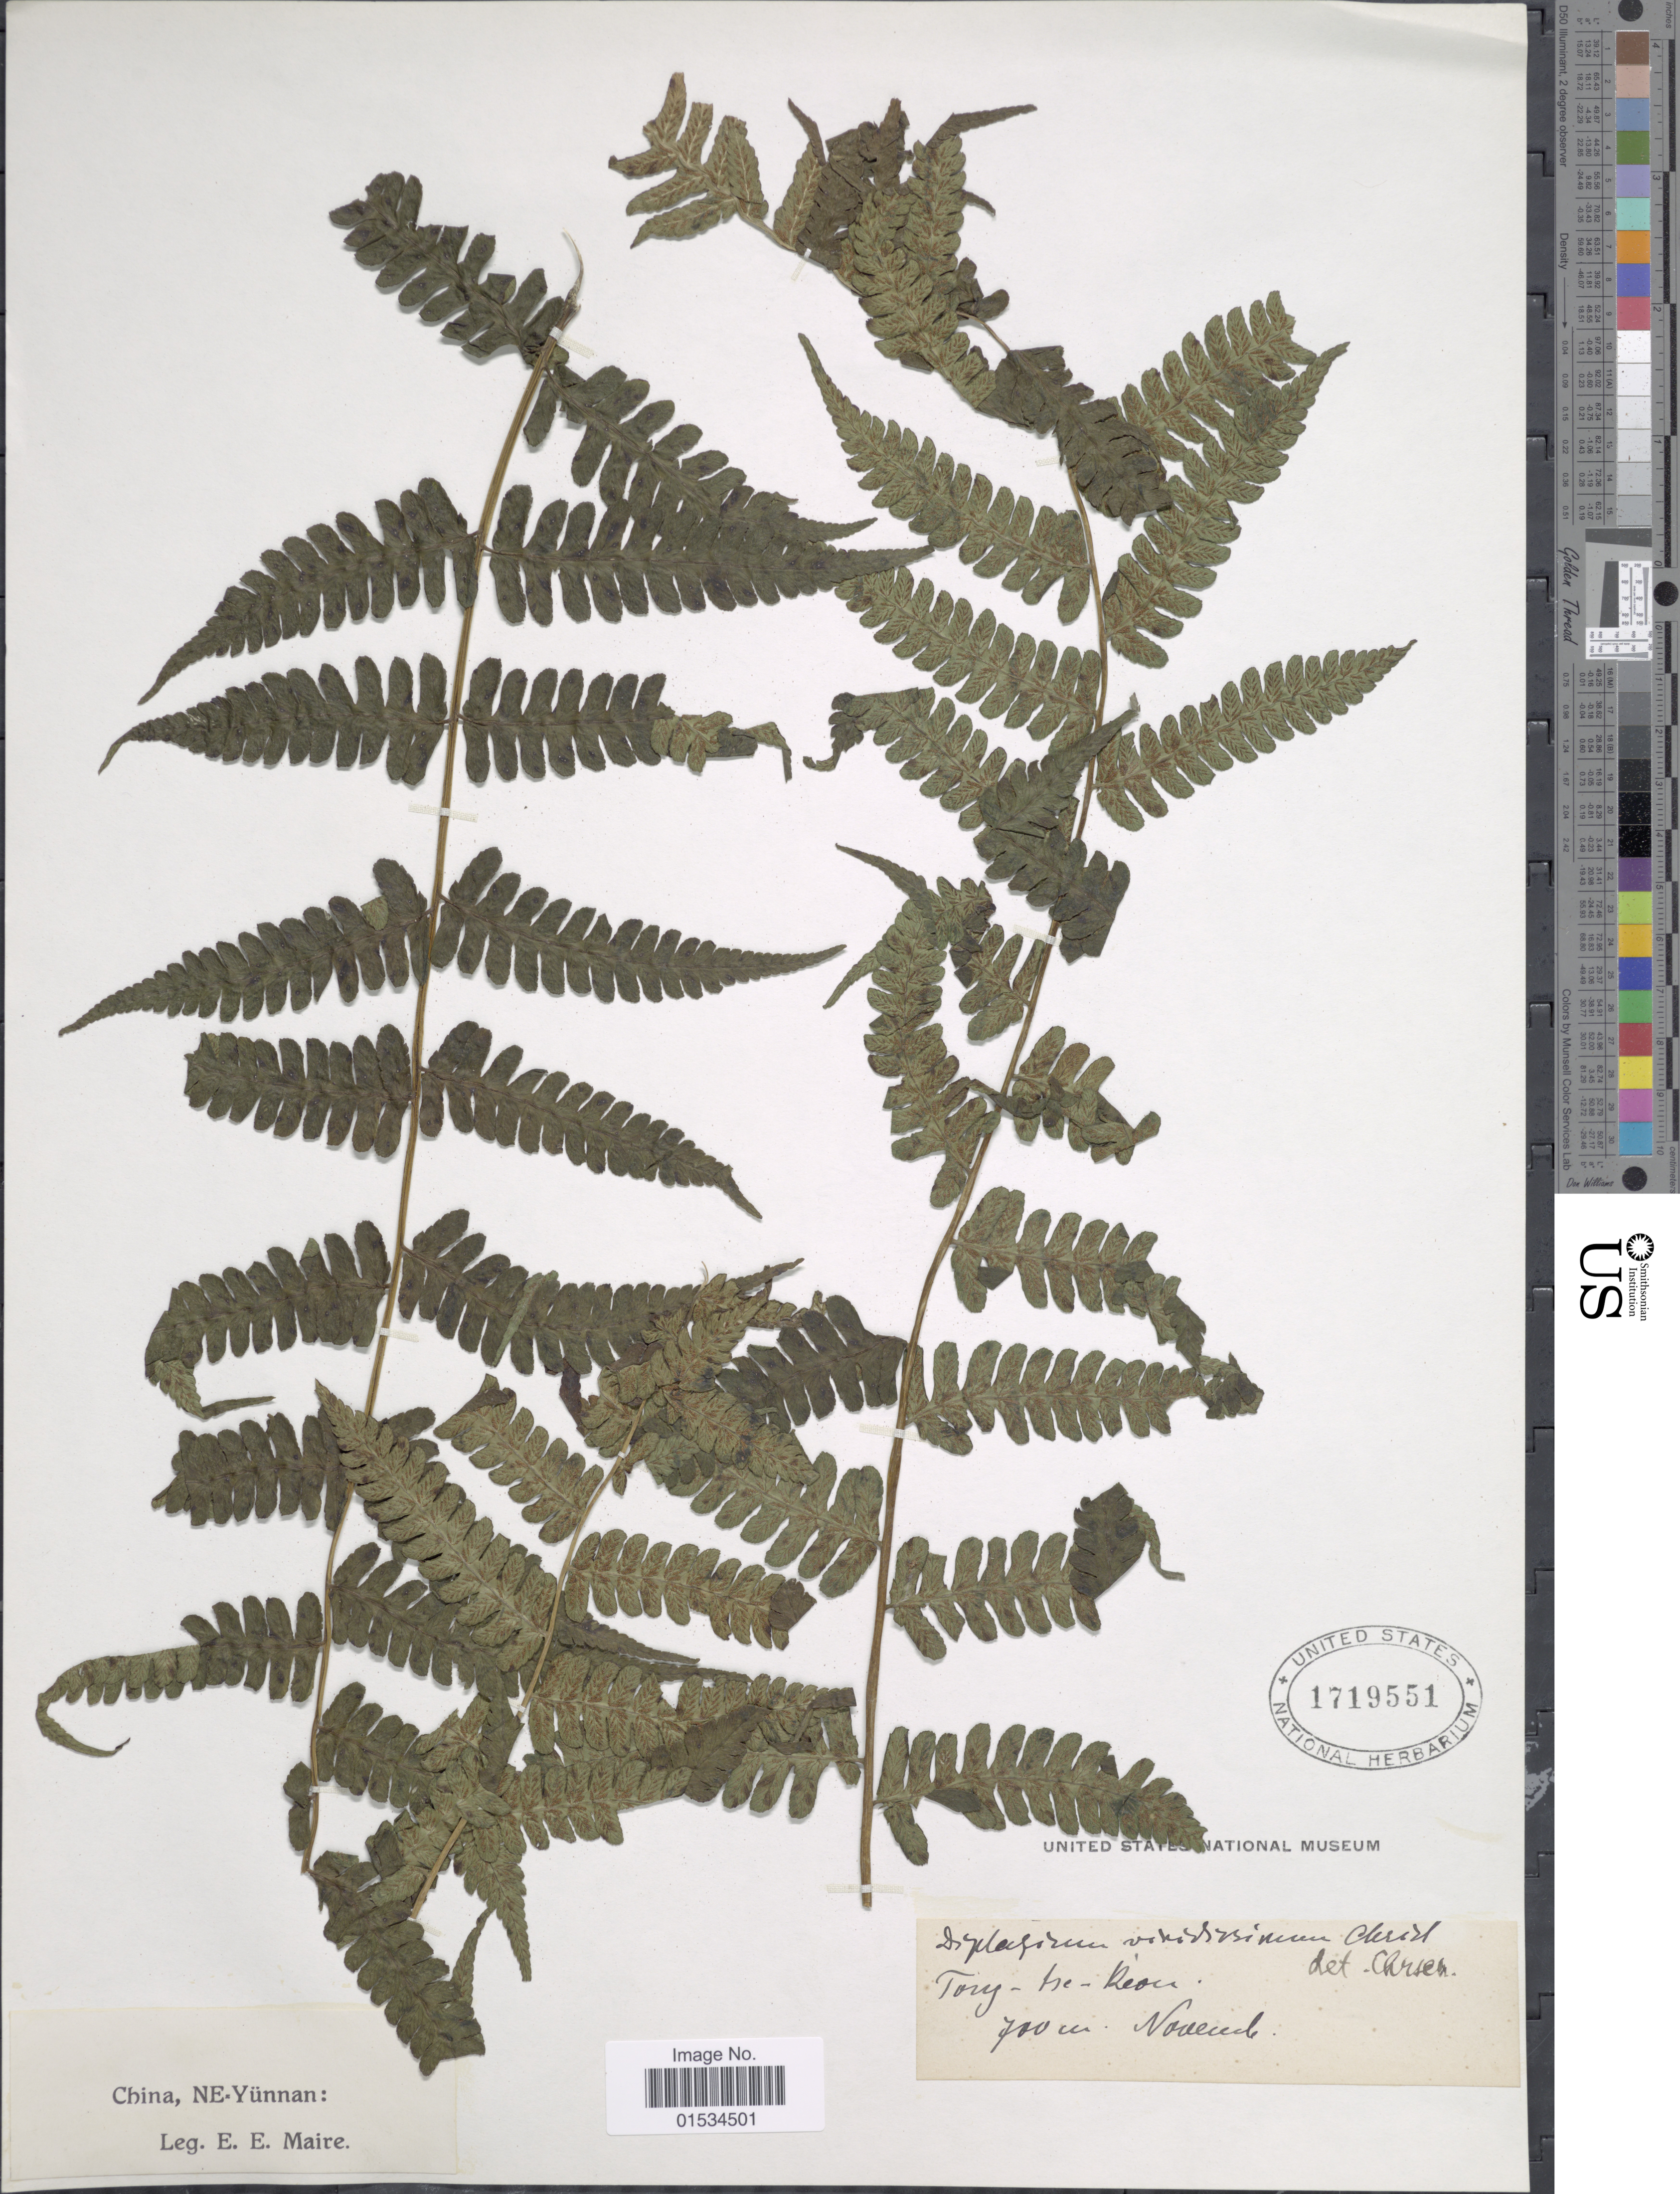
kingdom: Plantae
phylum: Tracheophyta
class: Polypodiopsida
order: Polypodiales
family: Athyriaceae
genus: Diplazium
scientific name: Diplazium viridissimum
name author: Christ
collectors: E. E. Maire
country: China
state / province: Yunnan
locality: NE-Yunnan, Noveucd, Tory-tze-Reoci [interpreted]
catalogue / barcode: US 1719551